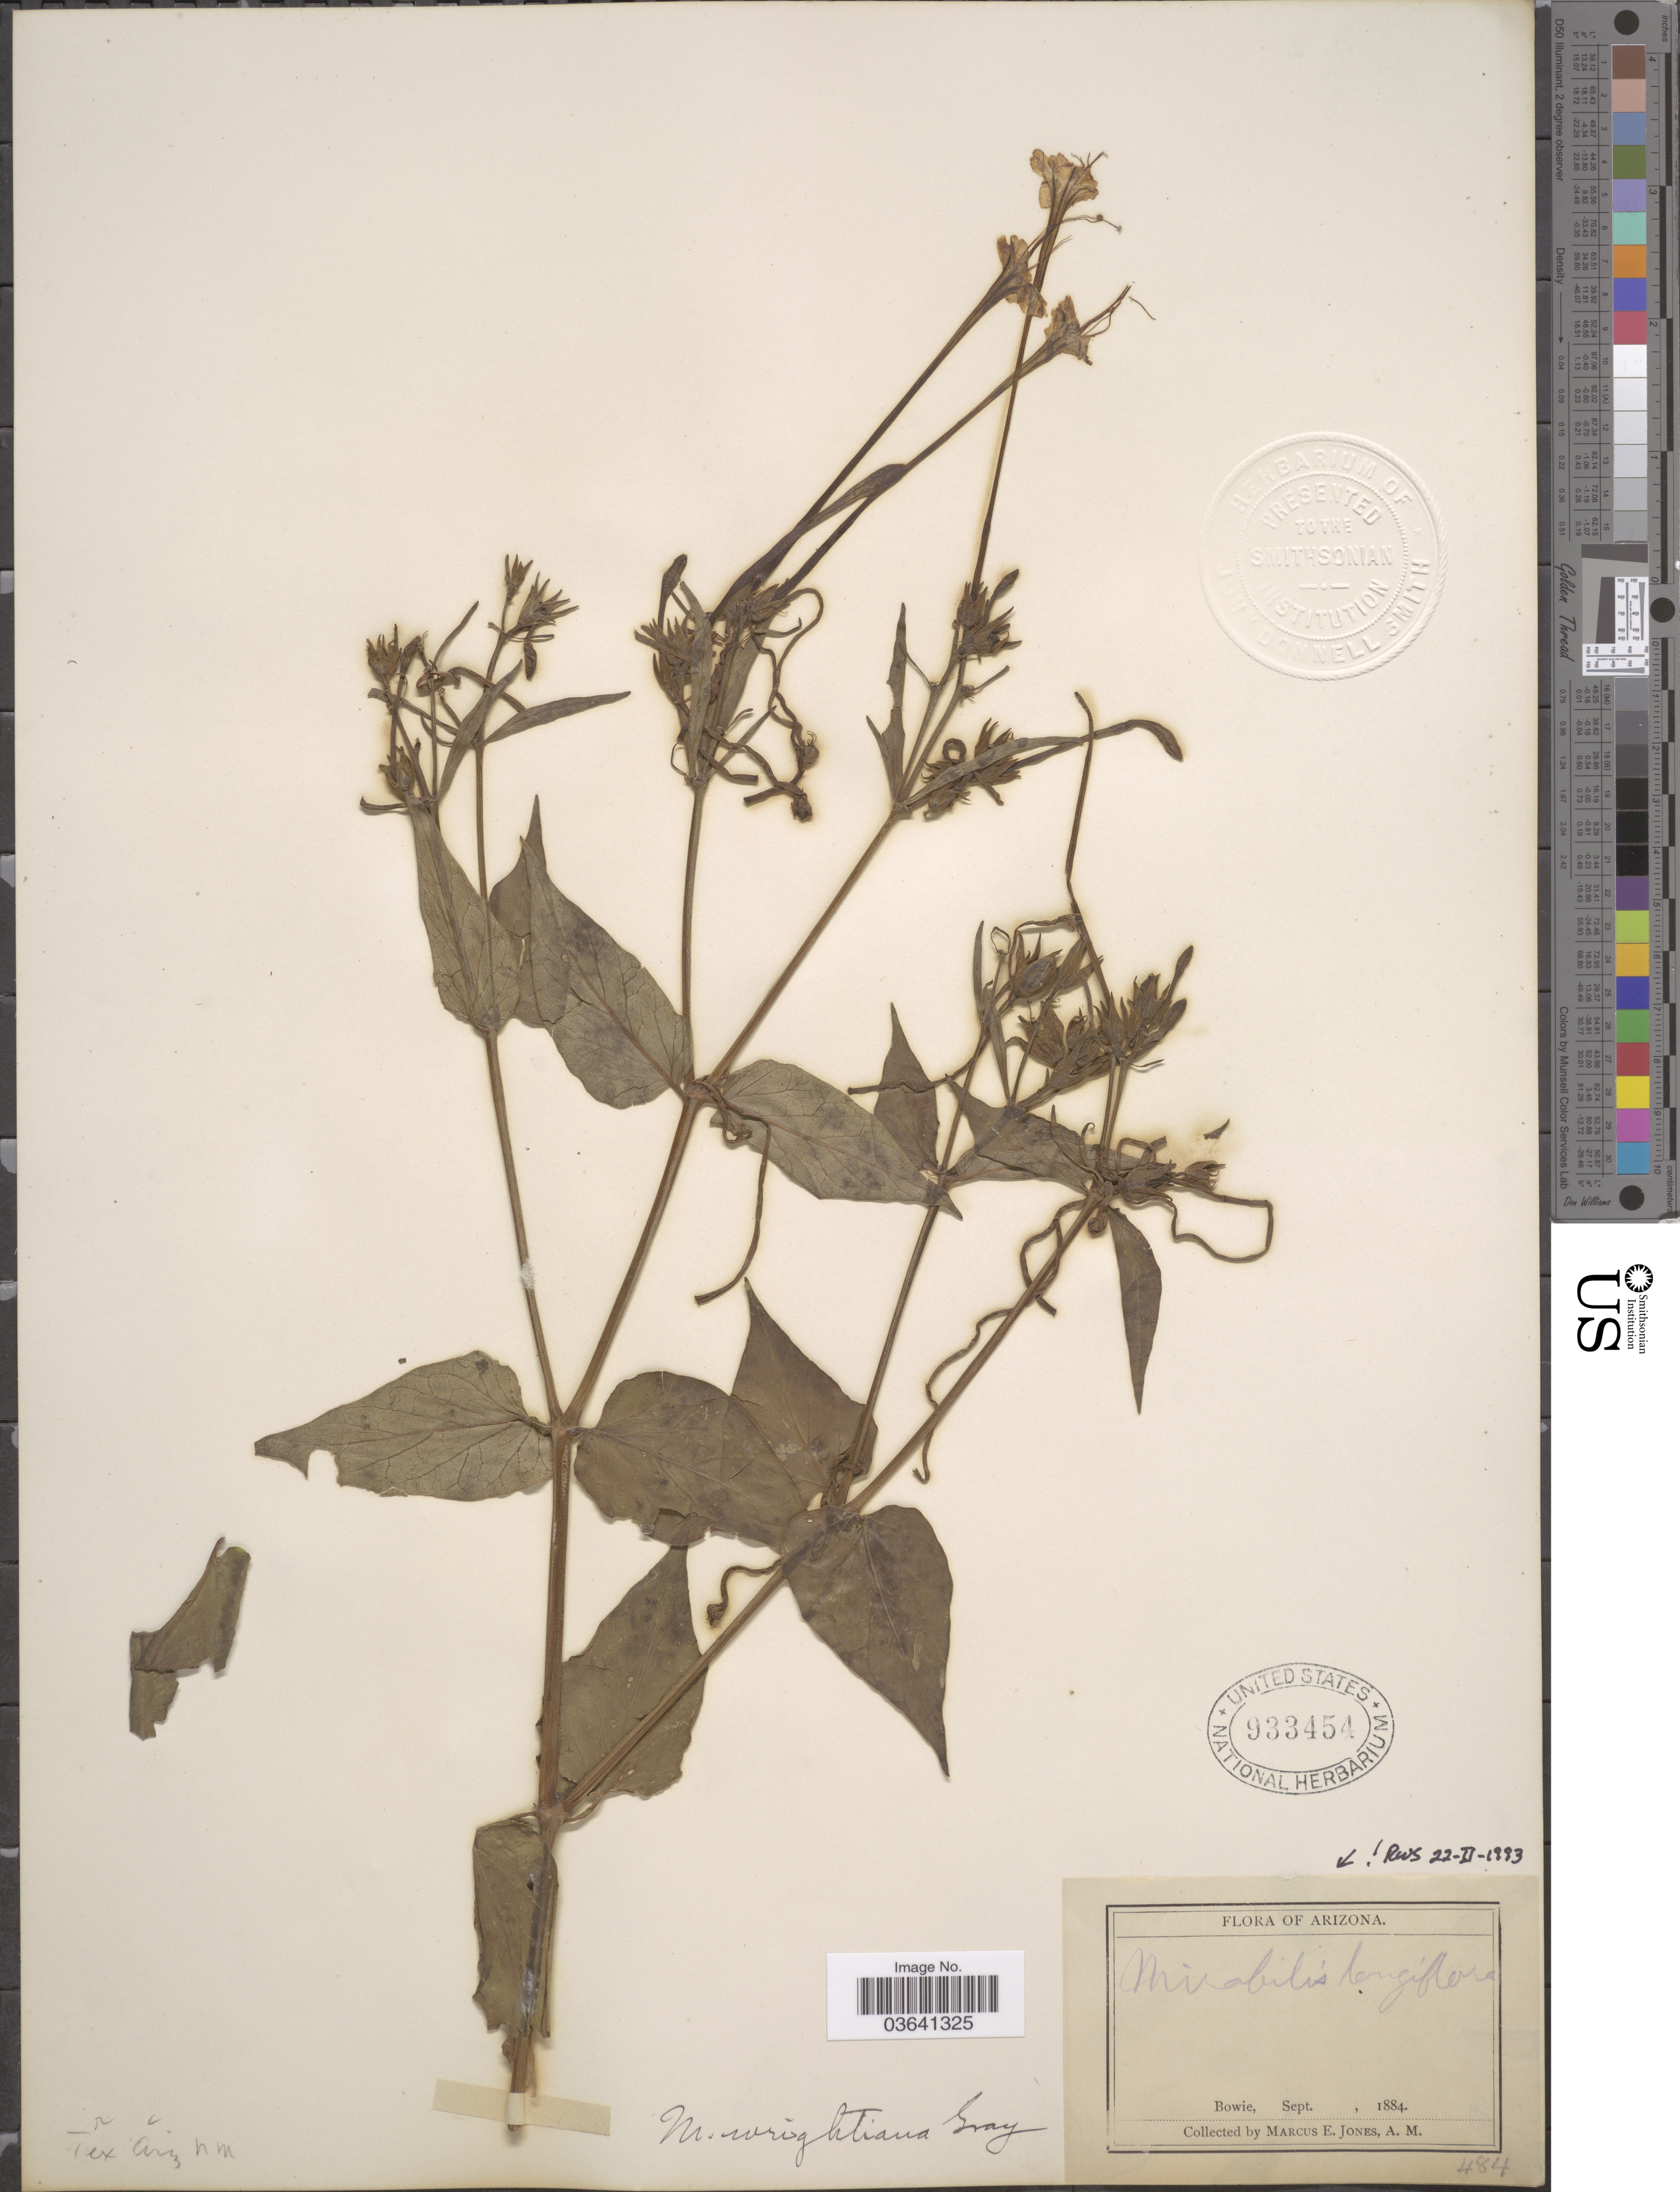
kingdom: Plantae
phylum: Tracheophyta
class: Magnoliopsida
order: Caryophyllales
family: Nyctaginaceae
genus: Mirabilis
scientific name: Mirabilis wrightiana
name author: A. Gray & Britton ex Kearney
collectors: M. E. Jones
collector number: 484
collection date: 1884-09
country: United States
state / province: Arizona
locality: Bowie.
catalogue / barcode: US 933454